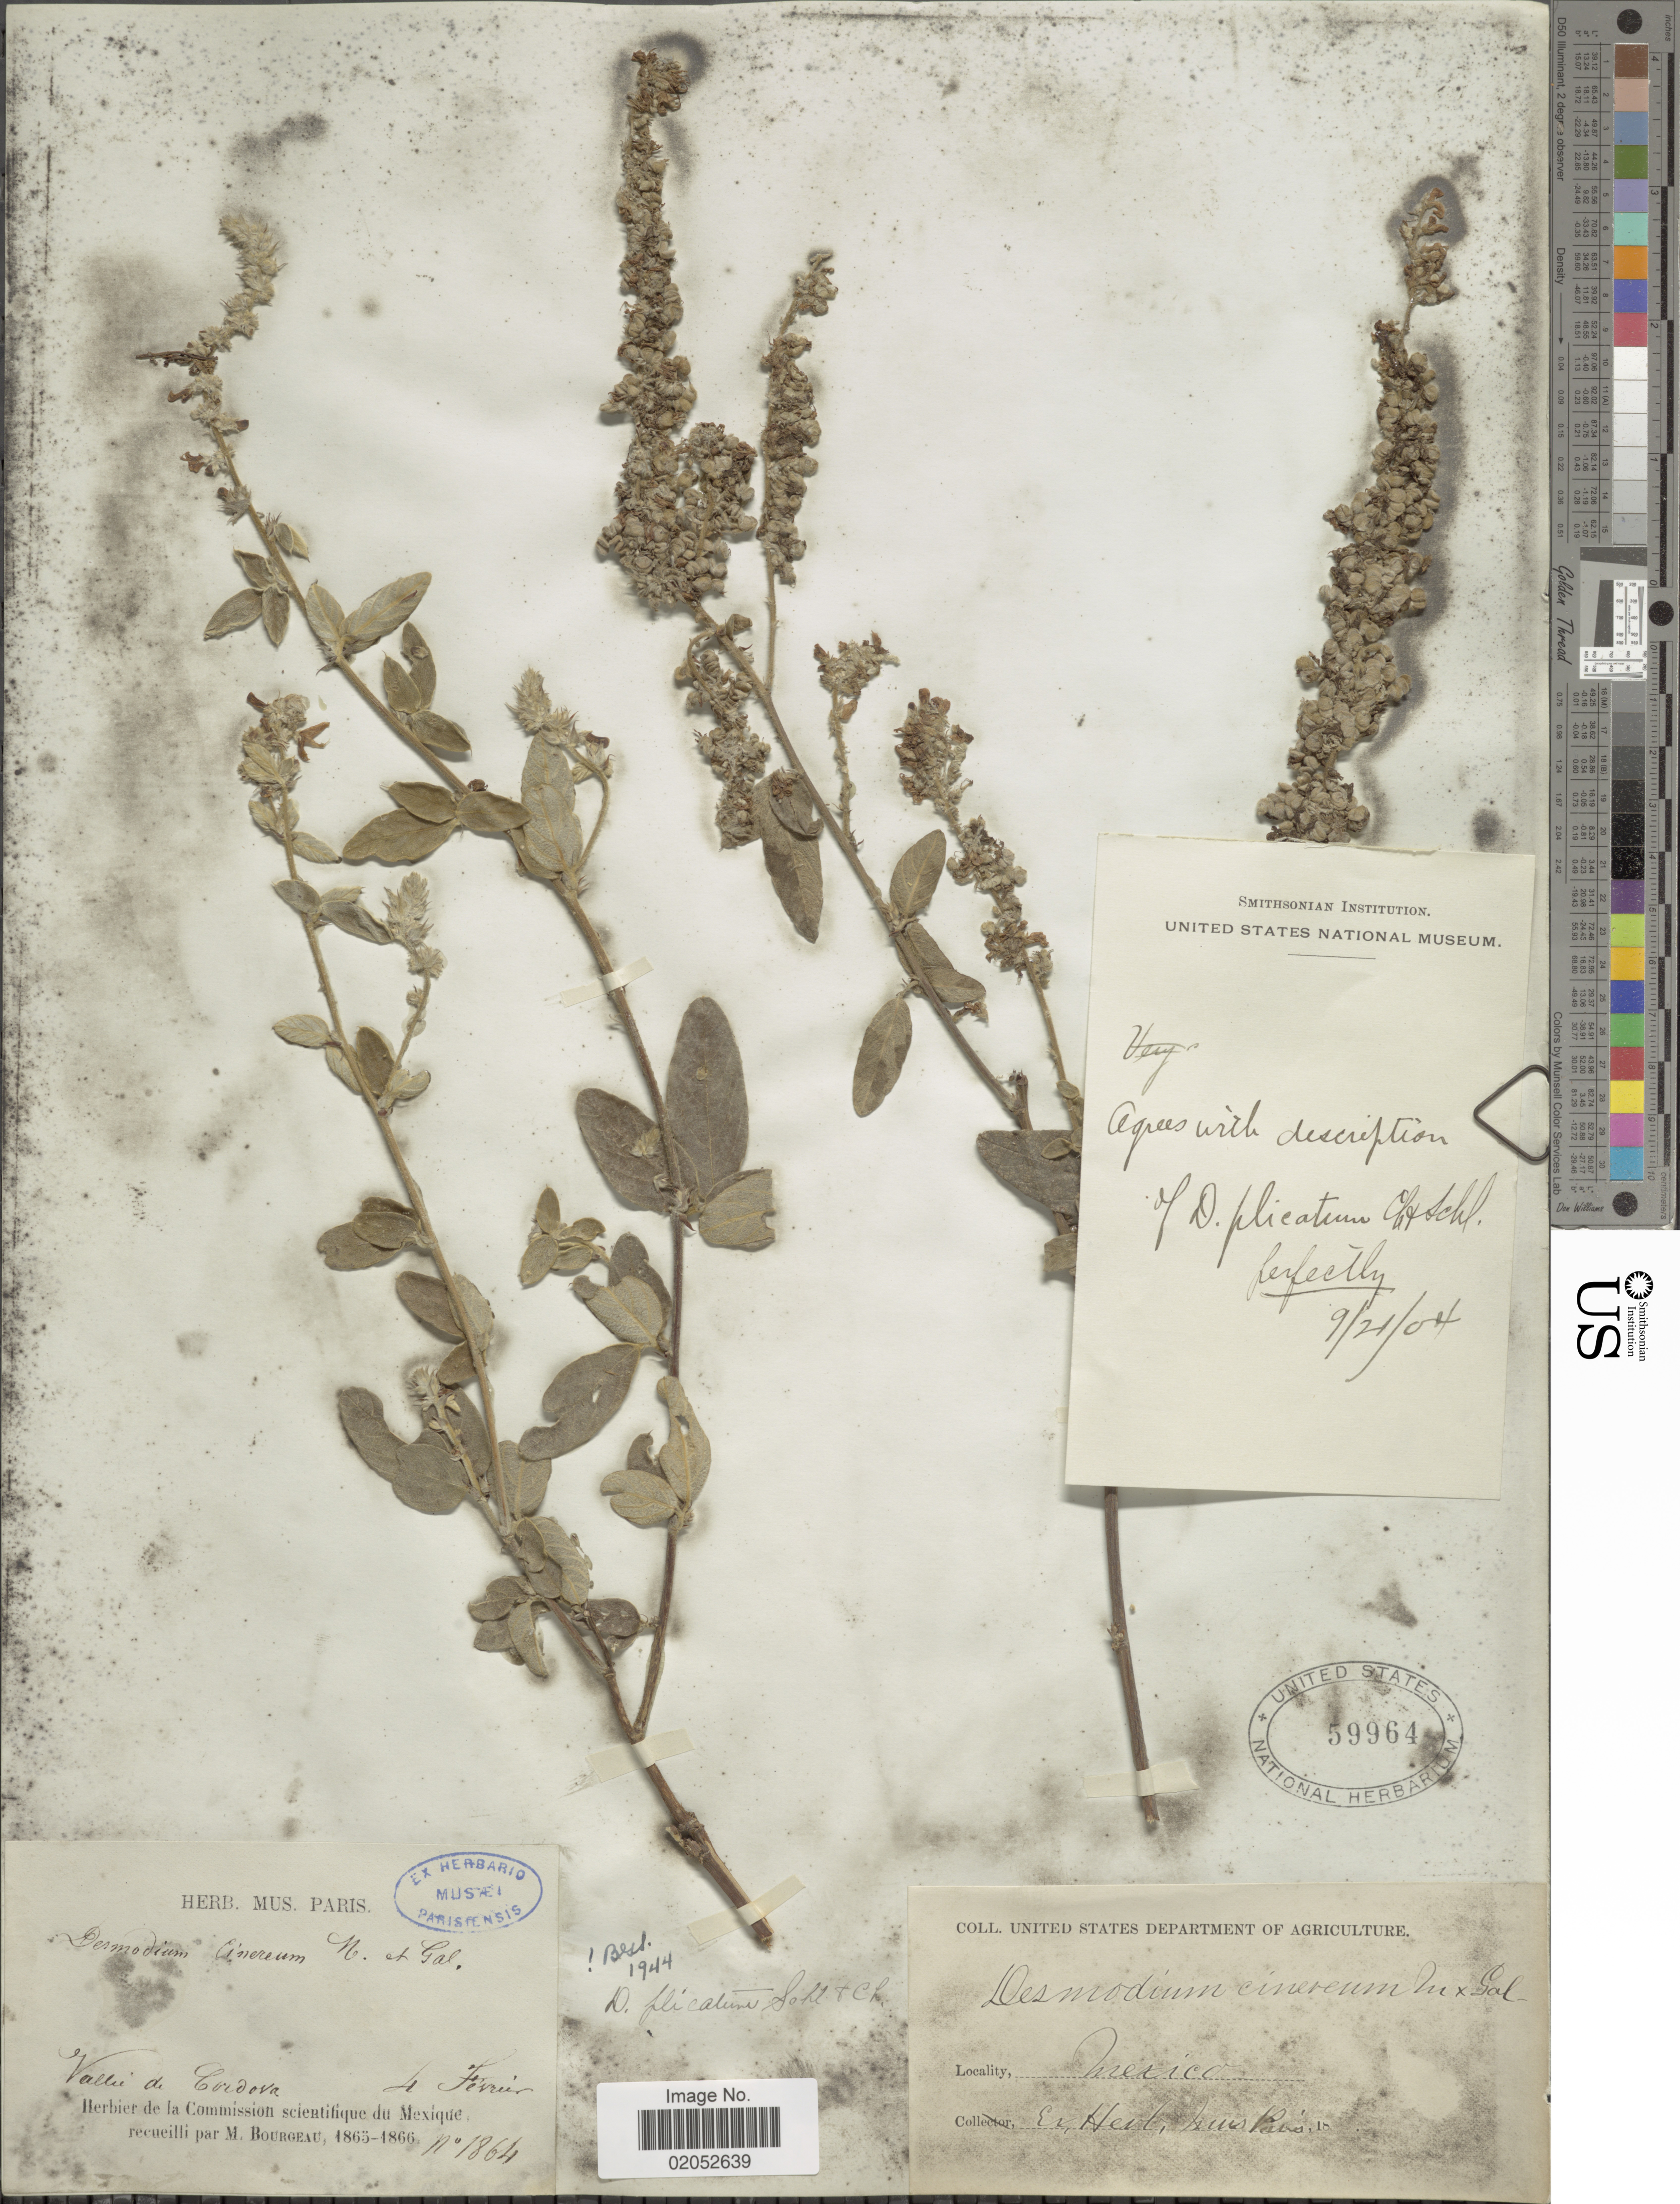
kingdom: Plantae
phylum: Tracheophyta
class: Magnoliopsida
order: Fabales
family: Fabaceae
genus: Desmodium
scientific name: Desmodium plicatum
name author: Schltdl. & Cham.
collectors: M. Bourgeau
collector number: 1864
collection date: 1865-02-04/1866-02-04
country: Mexico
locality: Vallee de Cordova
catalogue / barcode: US 59964